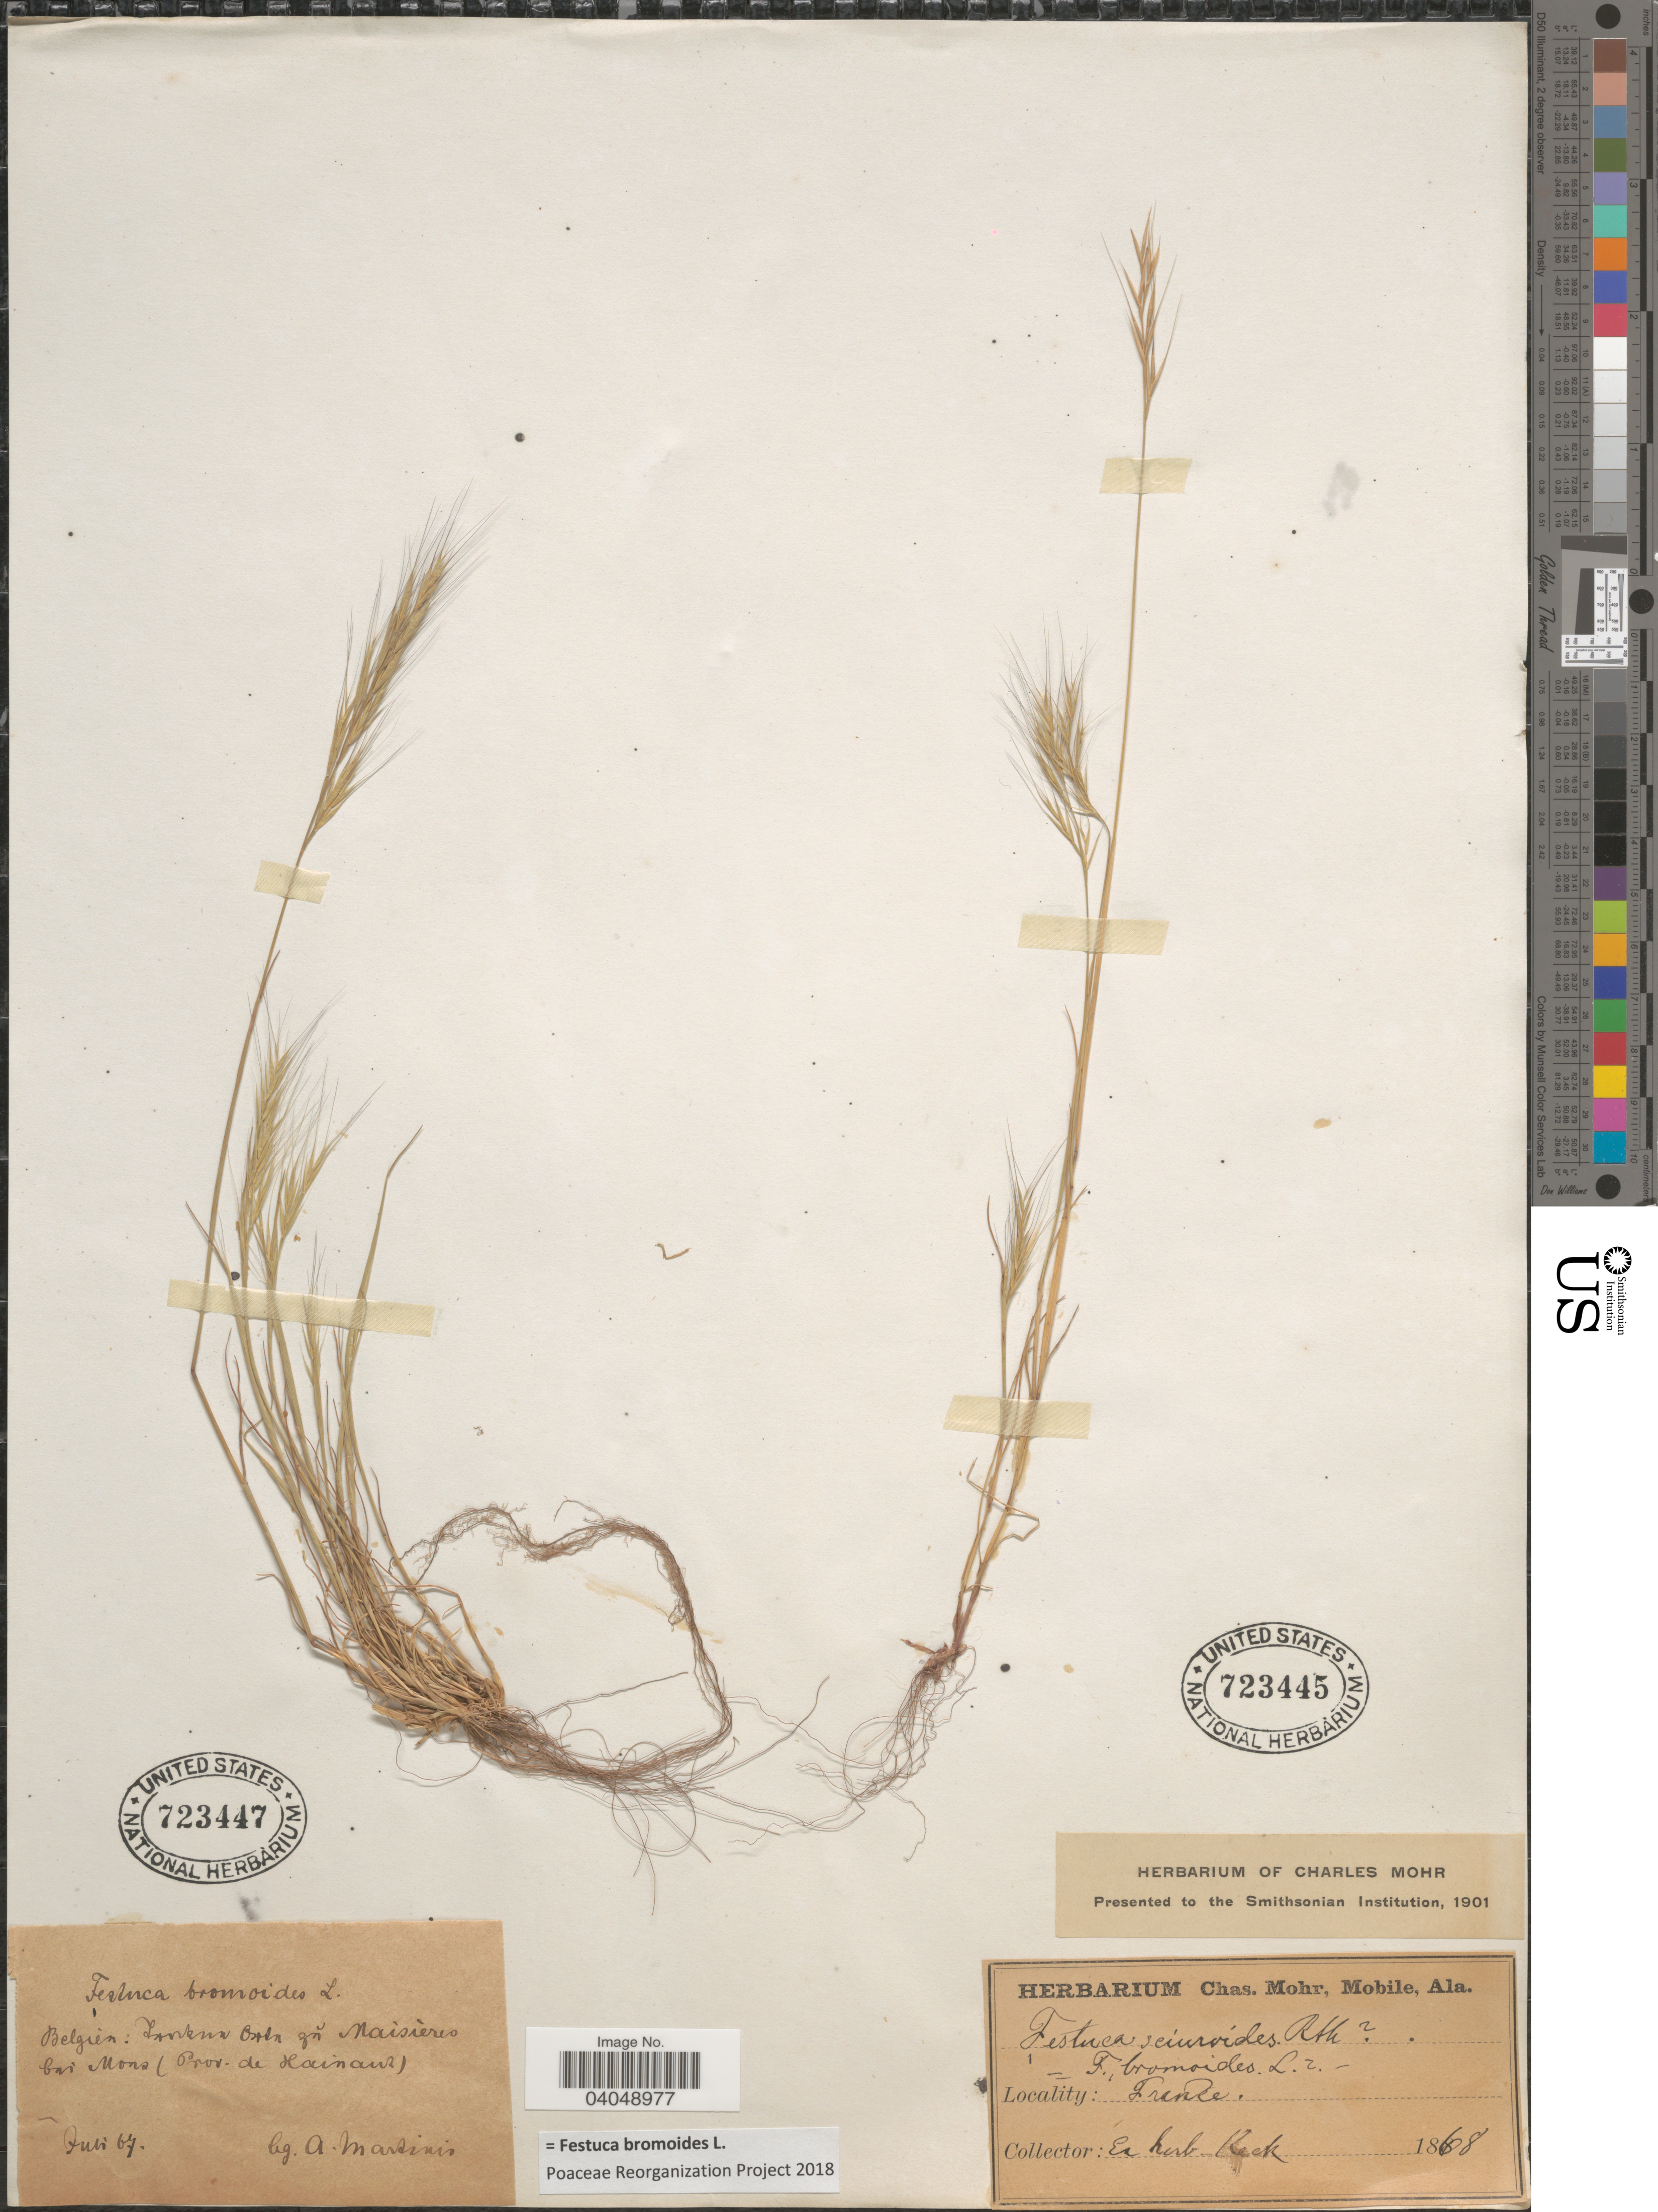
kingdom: Plantae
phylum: Tracheophyta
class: Liliopsida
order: Poales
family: Poaceae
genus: Festuca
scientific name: Festuca bromoides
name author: L.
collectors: A. Martini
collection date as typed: Transcribed d/m/y: /7/67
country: Belgium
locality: Belgien: Lankur [interpreted] Baln [interpreted] zn Maisieres bei Mons (Prov. de Hainaut).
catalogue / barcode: US 723447